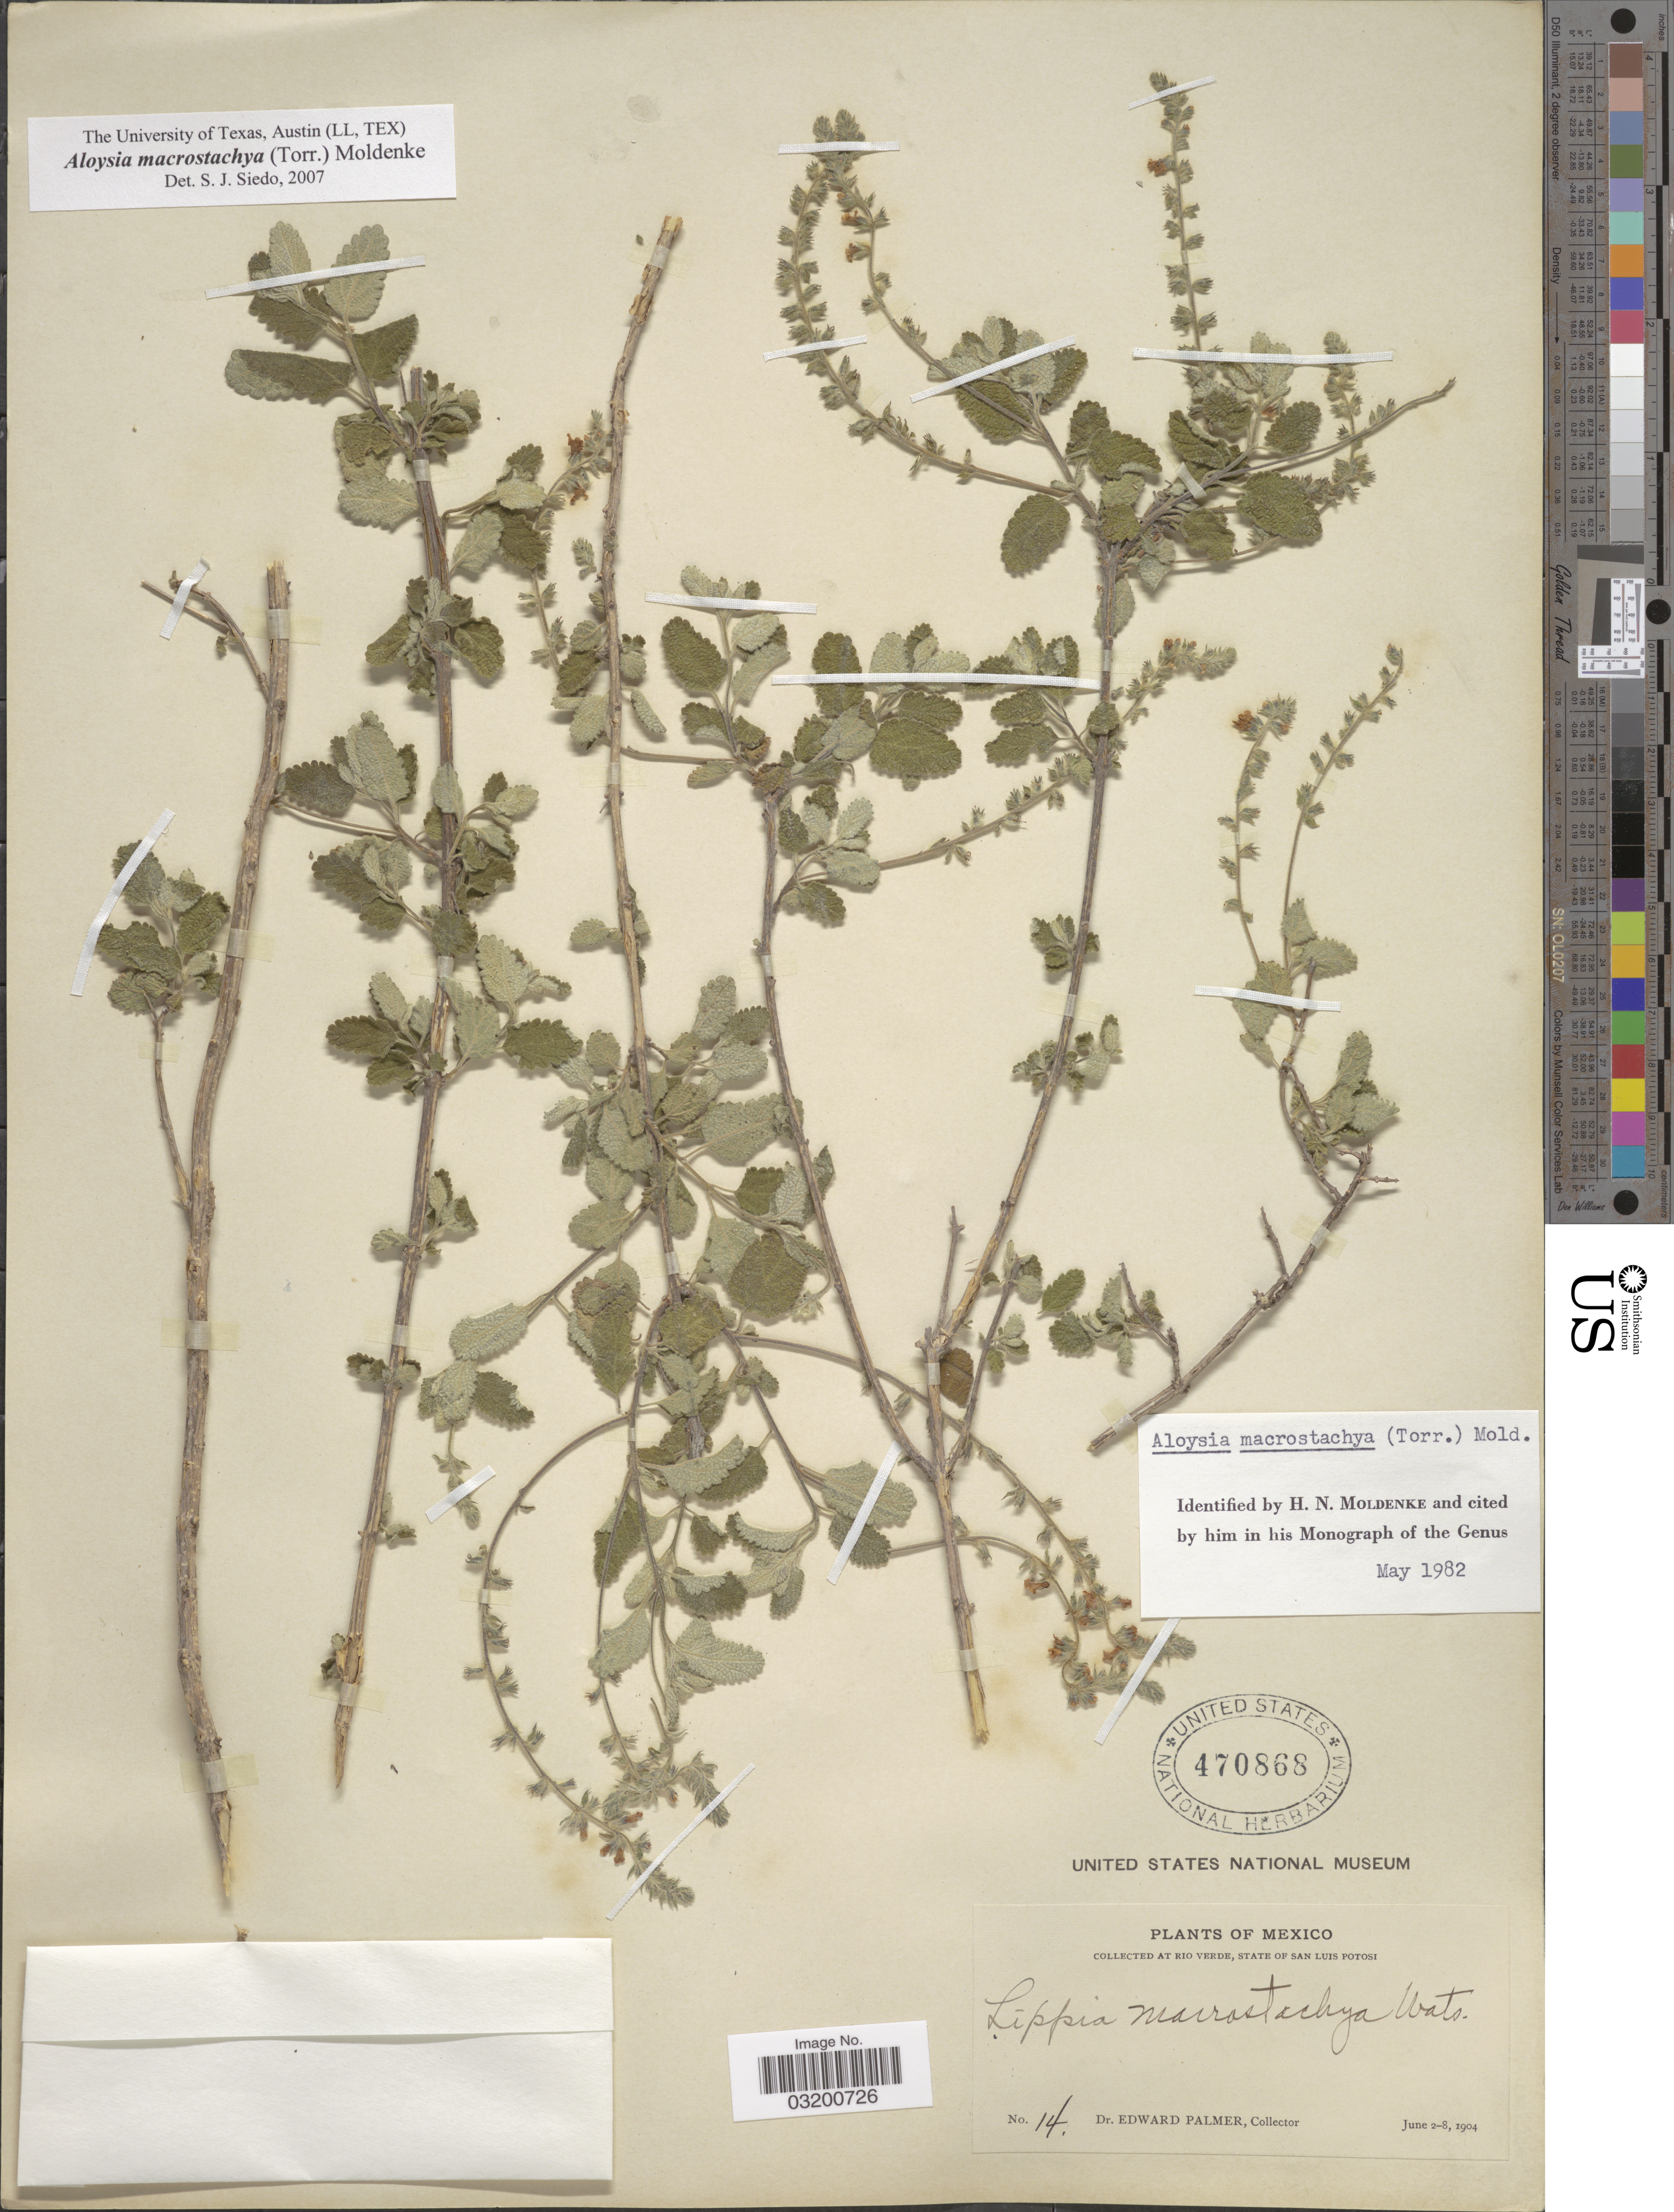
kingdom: Plantae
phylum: Tracheophyta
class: Magnoliopsida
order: Lamiales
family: Verbenaceae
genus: Aloysia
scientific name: Aloysia macrostachya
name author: (Torr.) Moldenke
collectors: E. Palmer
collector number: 14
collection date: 1904-06-02/1904-06-08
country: Mexico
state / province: San Luis Potosí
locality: At Rio Verde.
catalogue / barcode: US 470868